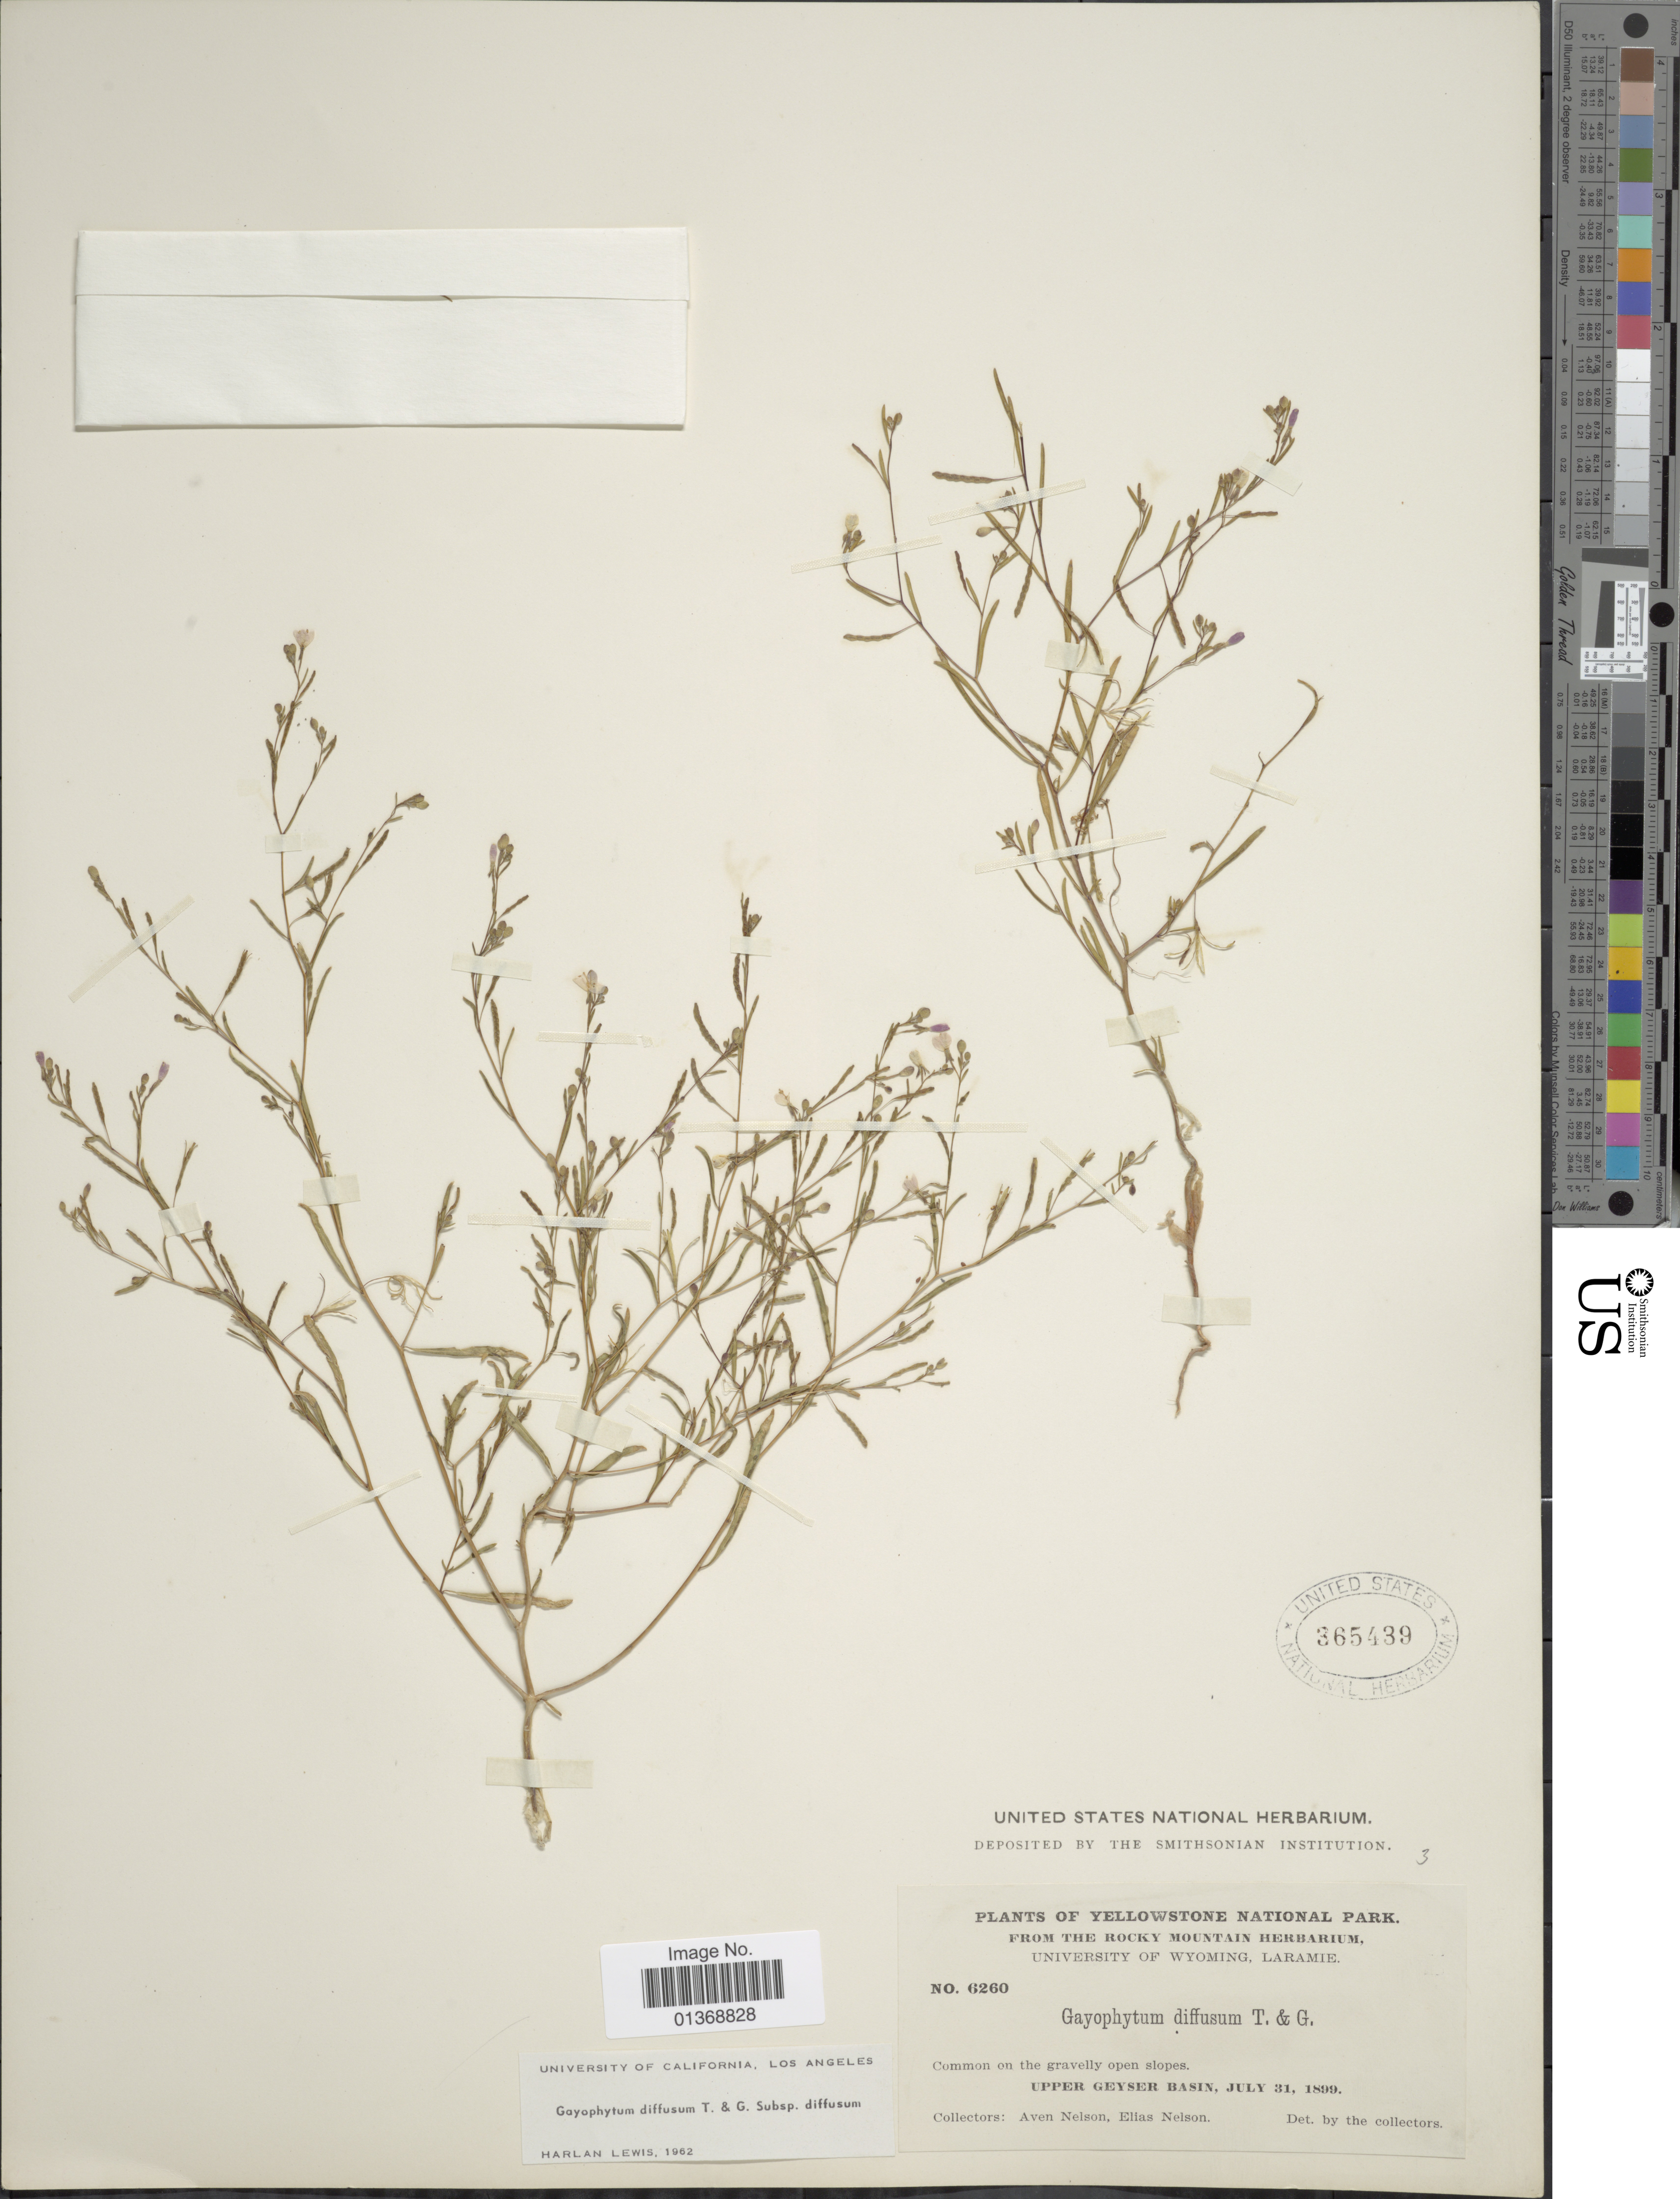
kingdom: Plantae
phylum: Tracheophyta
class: Magnoliopsida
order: Myrtales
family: Onagraceae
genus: Gayophytum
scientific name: Gayophytum diffusum subsp. diffusum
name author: Torr. & A. Gray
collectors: A. Nelson & E. Nelson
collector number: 6260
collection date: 1899-07-31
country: United States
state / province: Wyoming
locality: Yellowstone National Park, Upper Geyser Basin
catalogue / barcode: US 365439